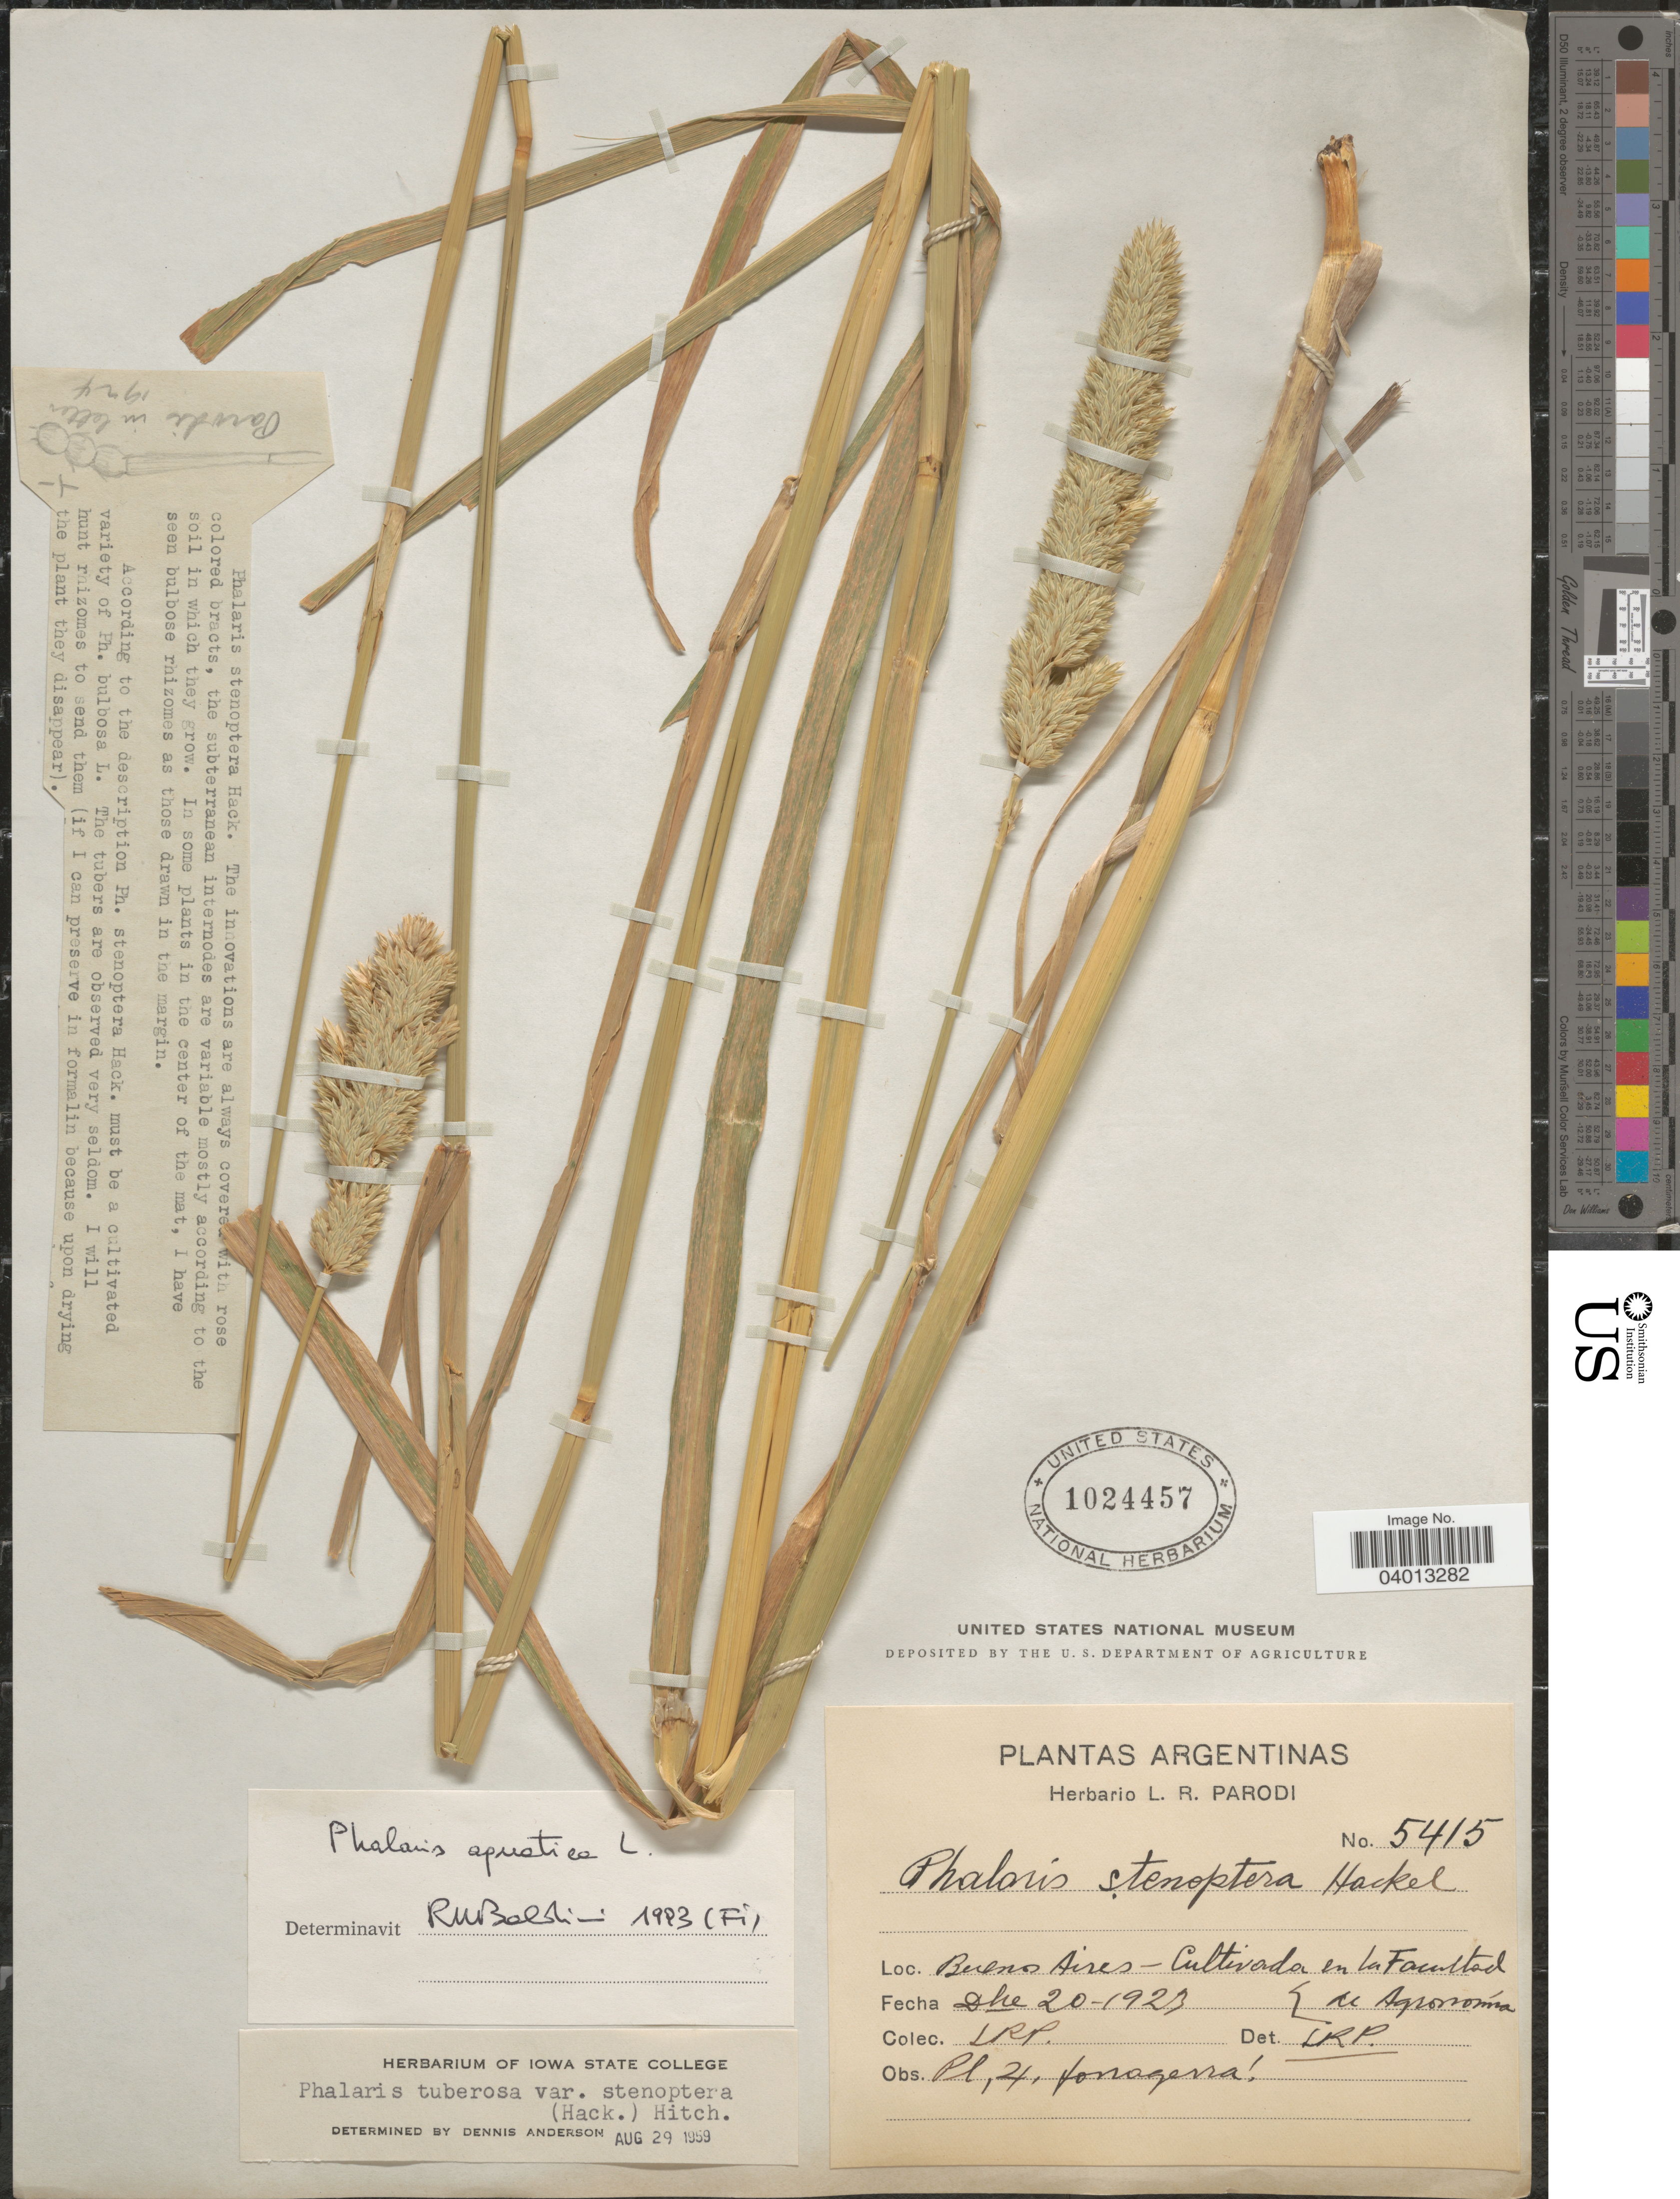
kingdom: Plantae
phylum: Tracheophyta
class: Liliopsida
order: Poales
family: Poaceae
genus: Phalaris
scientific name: Phalaris aquatica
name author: L.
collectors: L. R. Parodi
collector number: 5415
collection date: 1923-12-20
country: Argentina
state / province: Buenos Aires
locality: Cultivada en La Facultad de Agronóma.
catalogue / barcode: US 1024457